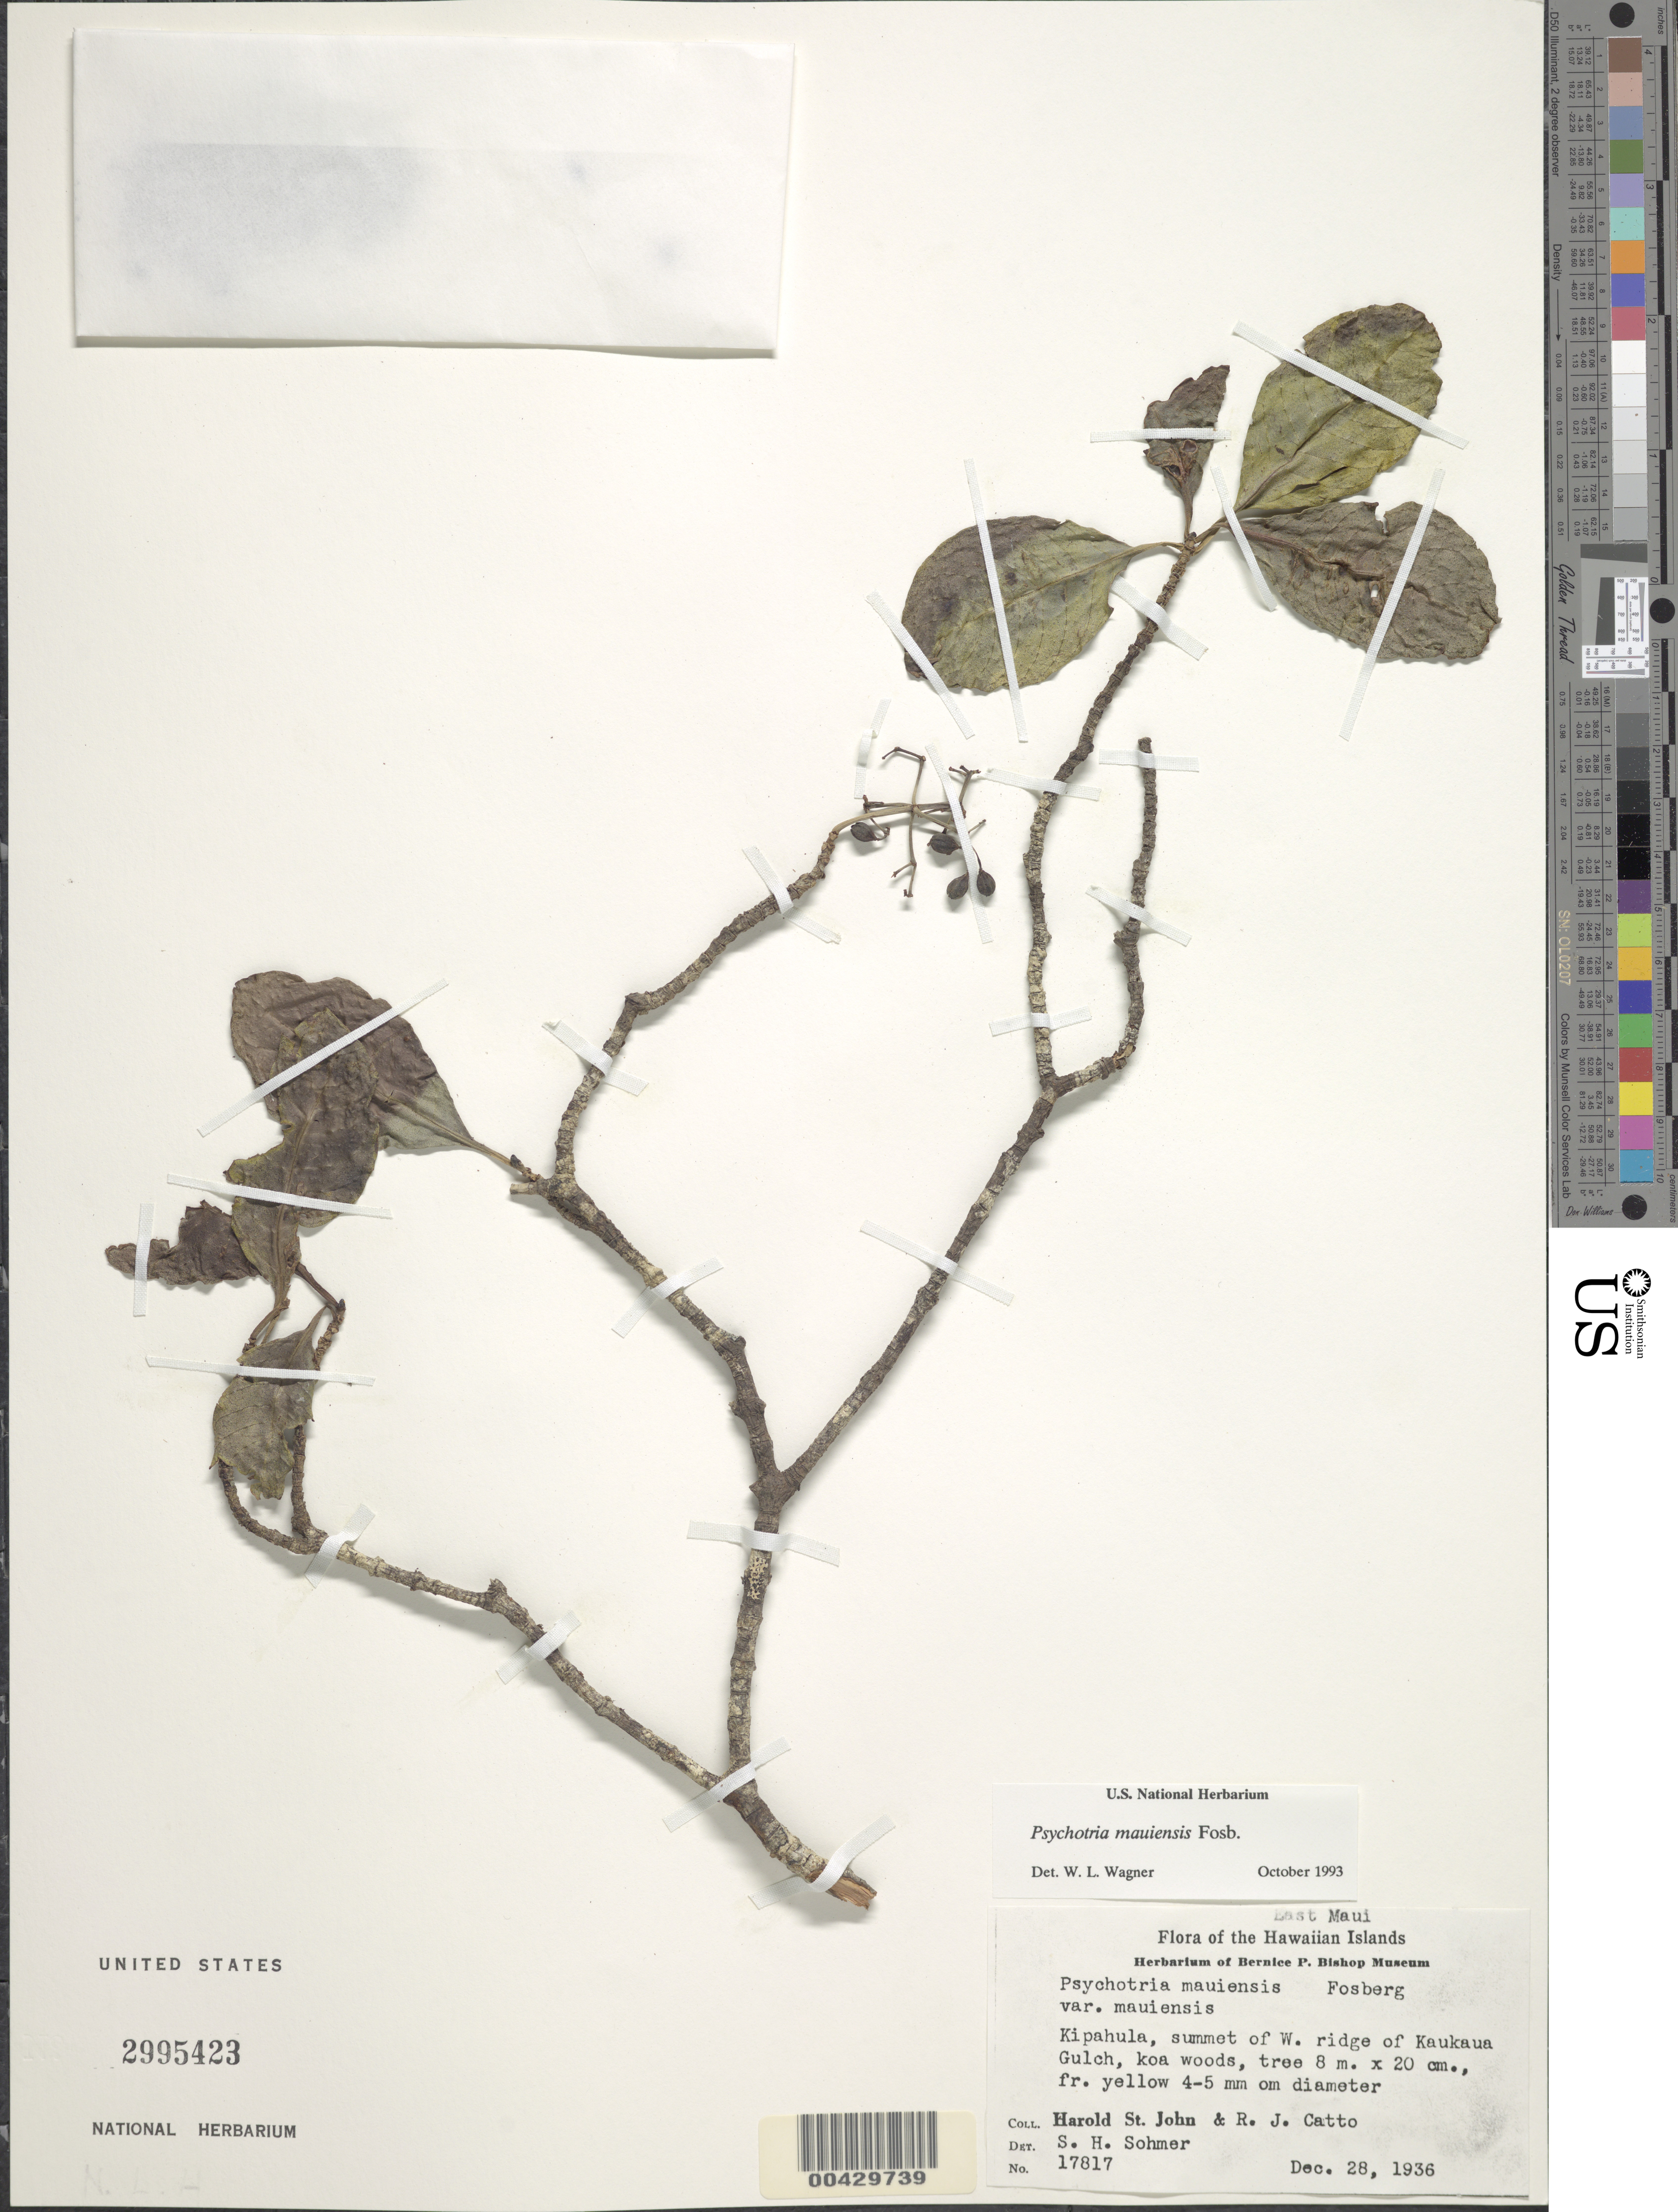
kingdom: Plantae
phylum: Tracheophyta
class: Magnoliopsida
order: Gentianales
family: Rubiaceae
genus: Psychotria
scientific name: Psychotria mauiensis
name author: Fosberg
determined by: Wagner, W. L., (BOT), Smithsonian Institution - National Museum of Natural History (UNITED STATES)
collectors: H. St. John & R. Catto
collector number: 17817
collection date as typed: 28 Dec 1936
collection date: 1936-12-28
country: United States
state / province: Hawaii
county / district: Maui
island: Maui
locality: Kipahula, summit of west ridge of Kaukaua Gulch, East Maui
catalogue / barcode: US 2995423